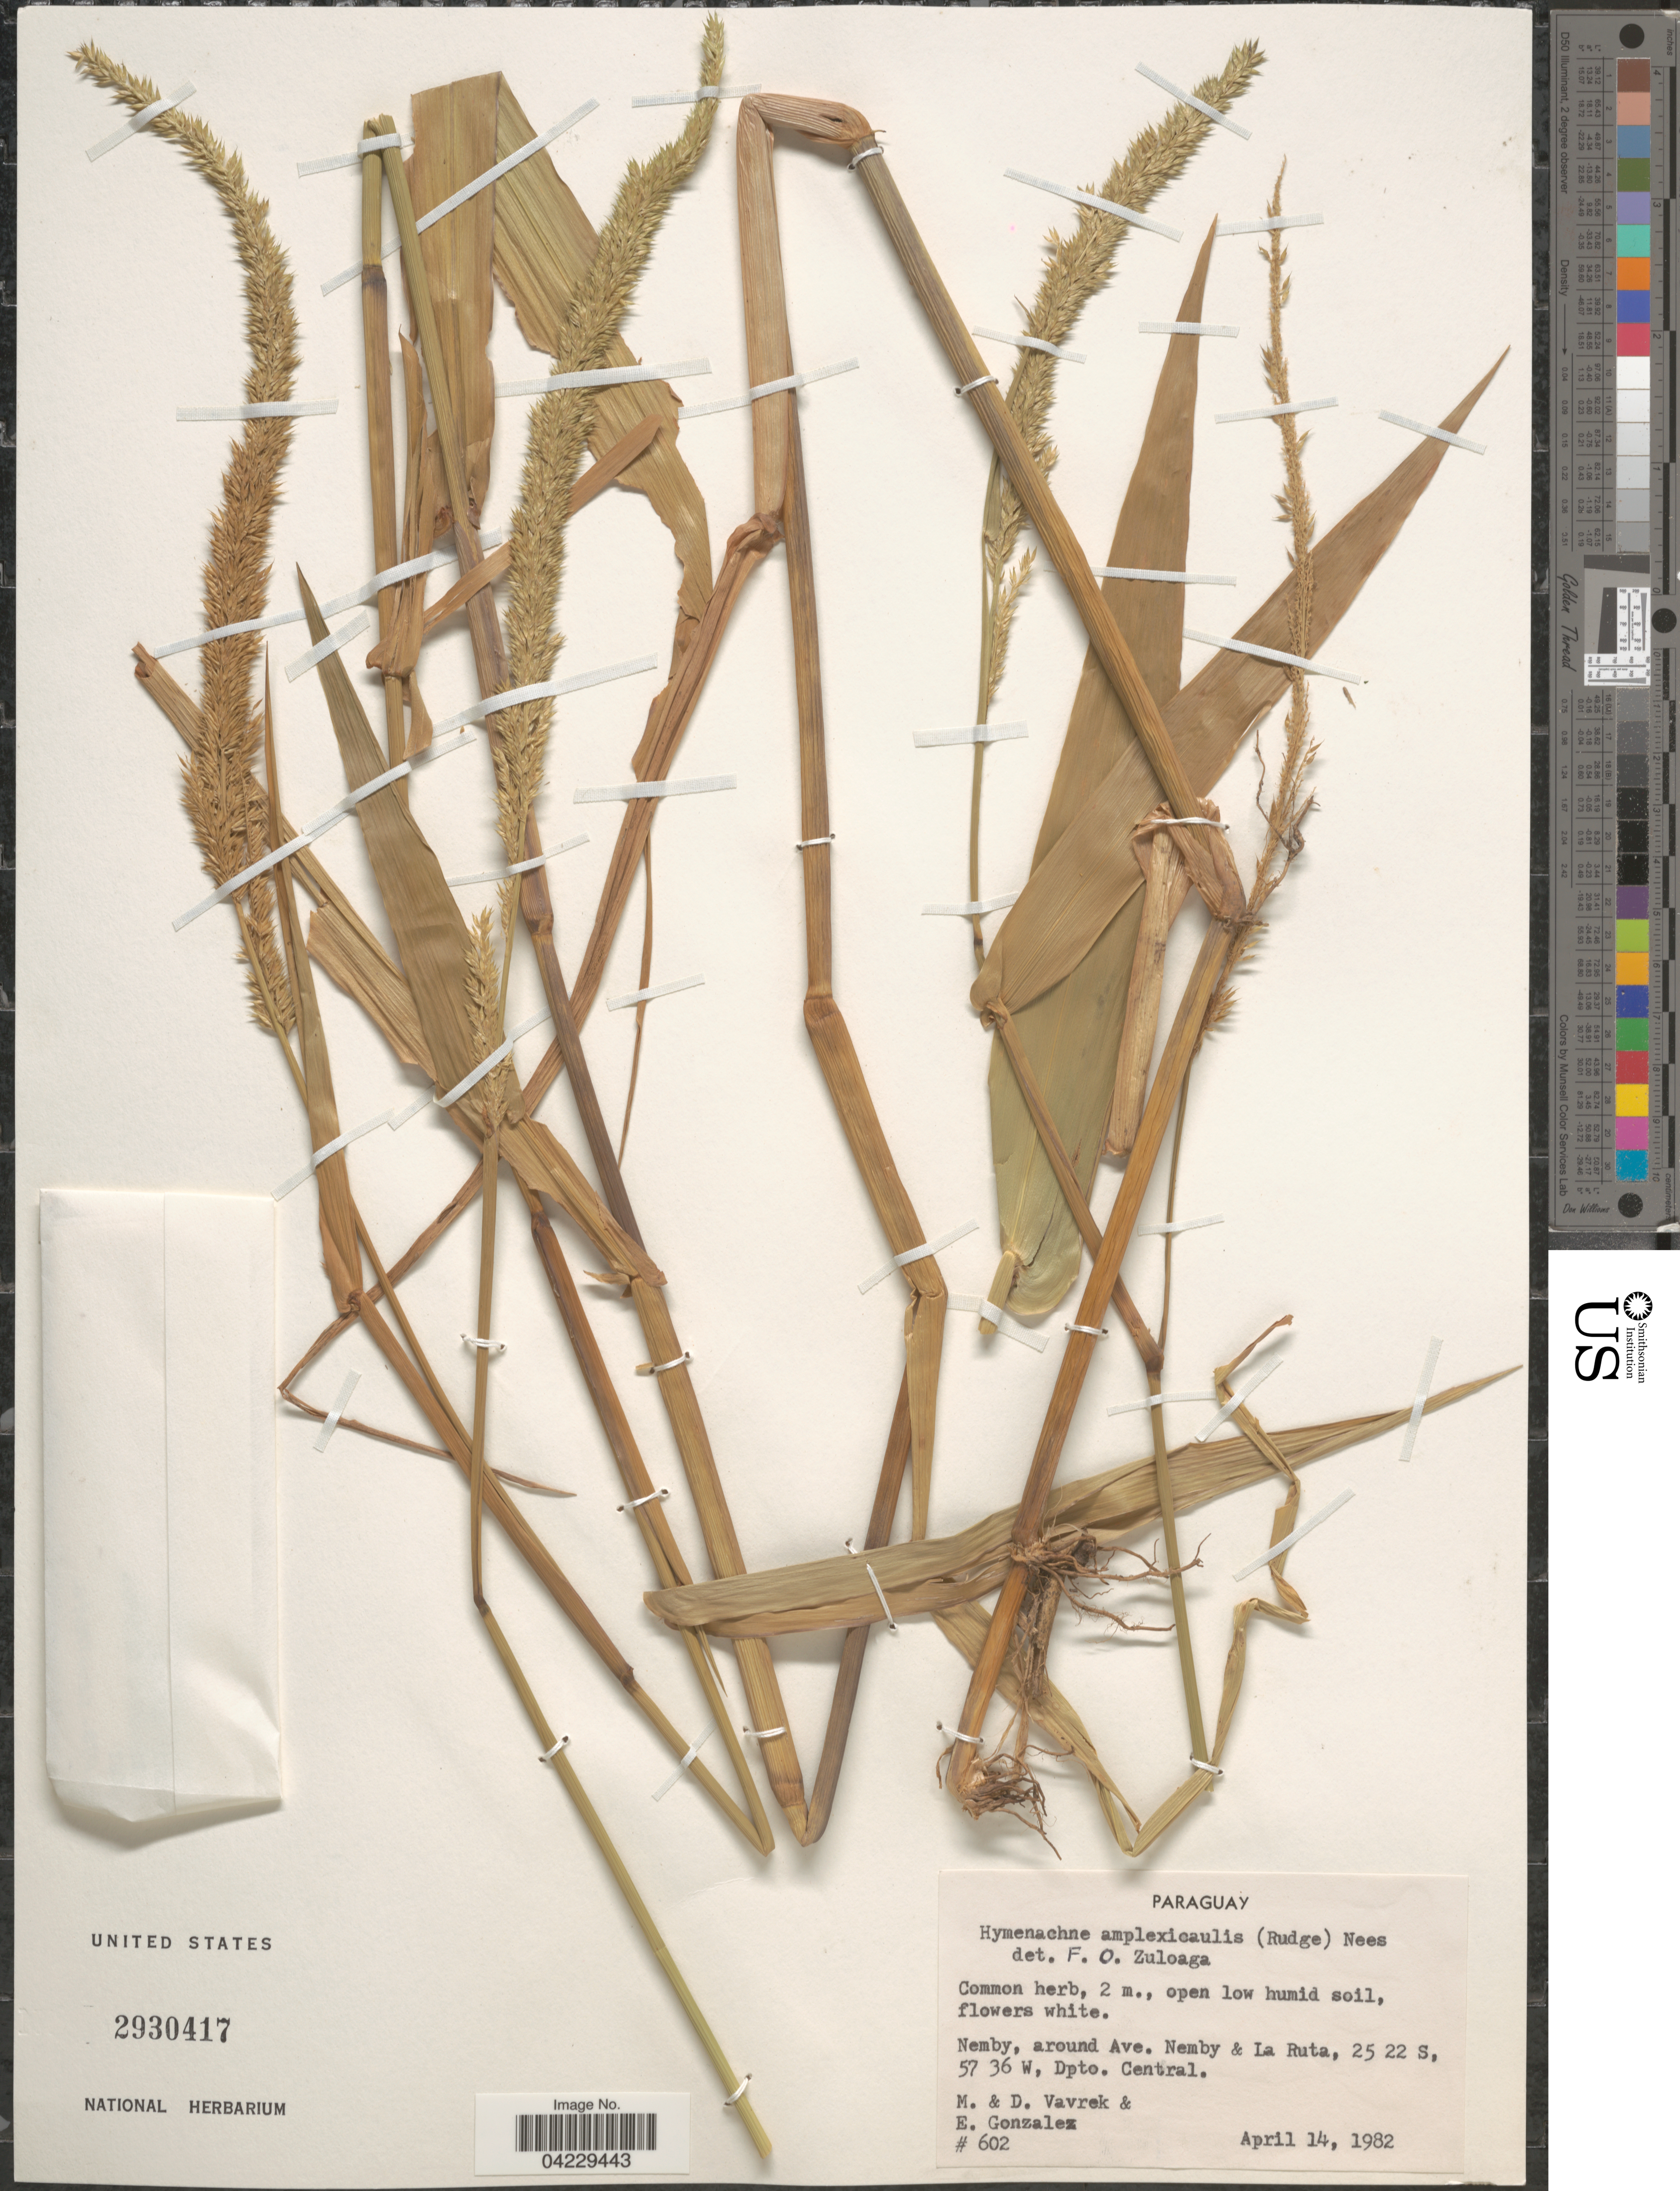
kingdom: Plantae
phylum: Tracheophyta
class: Liliopsida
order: Poales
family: Poaceae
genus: Hymenachne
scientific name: Hymenachne amplexicaulis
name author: (Rudge) Nees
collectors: M. Vavrek, D. Vavrek & E. Gonzalez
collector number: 602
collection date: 1982-04-14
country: Paraguay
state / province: Central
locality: Newby, around Ave. Nemby & La Ruta, Dpto. Central.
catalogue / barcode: US 2930417